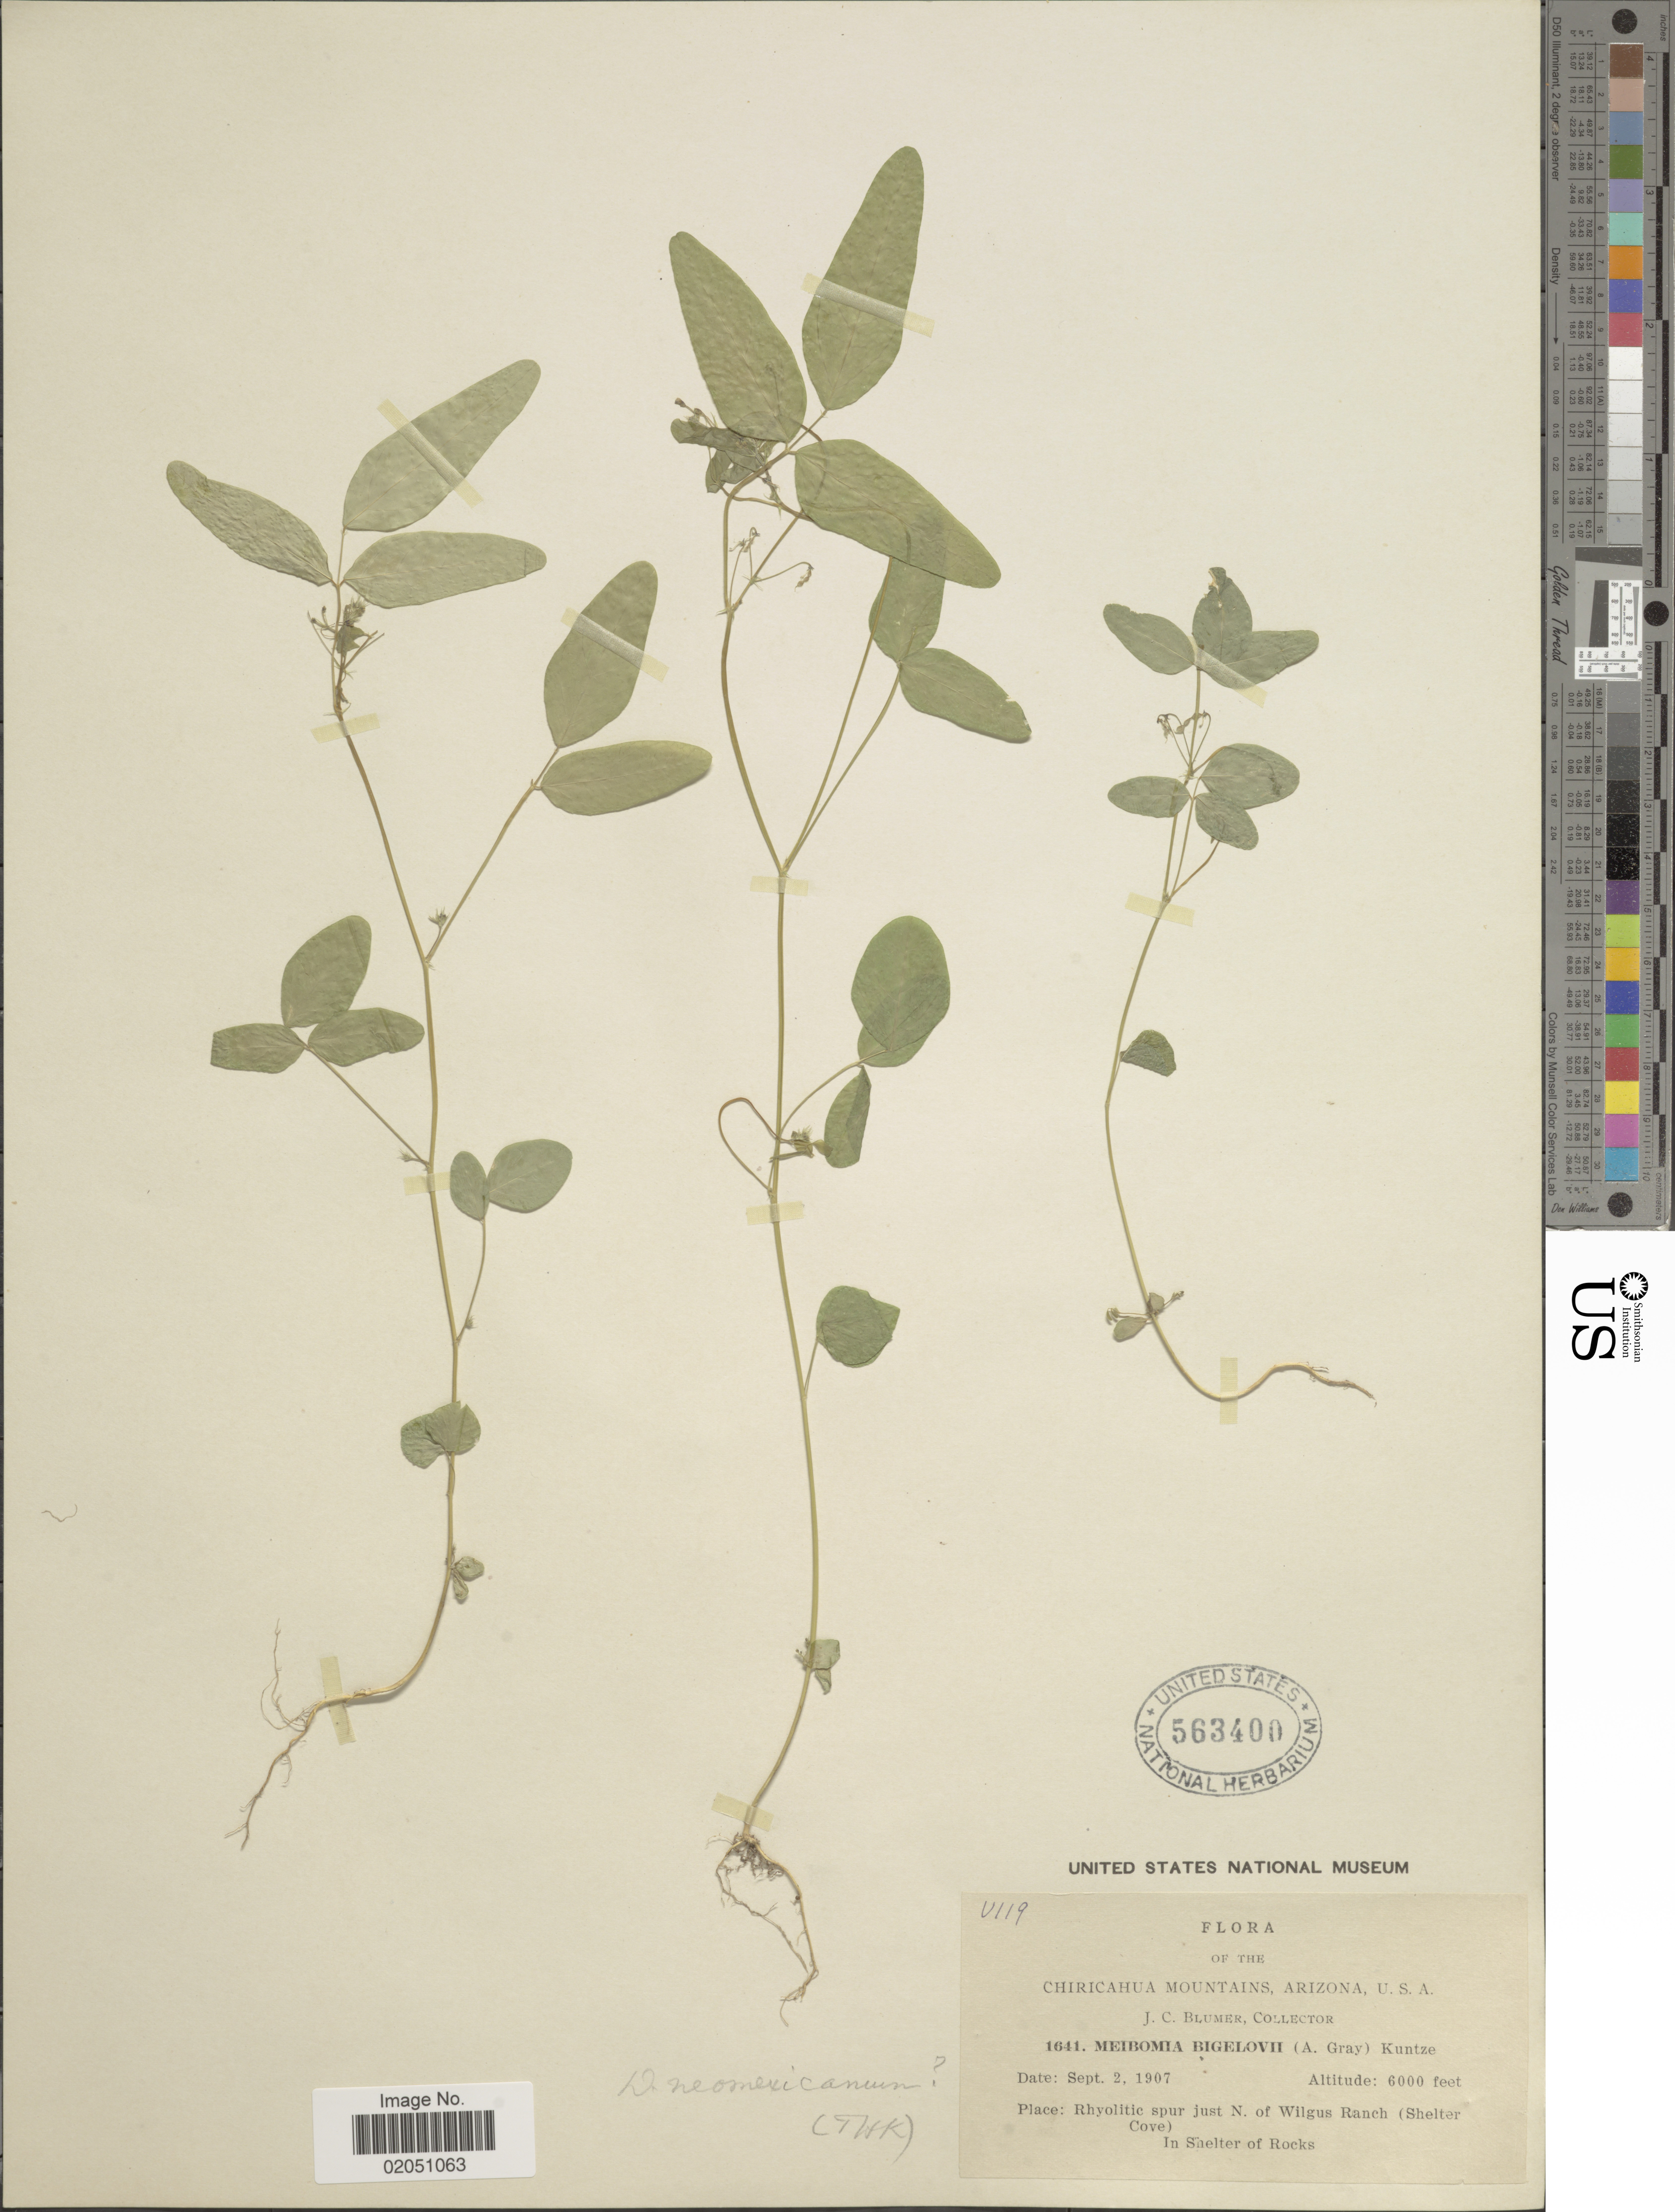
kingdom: Plantae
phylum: Tracheophyta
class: Magnoliopsida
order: Fabales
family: Fabaceae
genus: Desmodium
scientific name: Desmodium neomexicanum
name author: A. Gray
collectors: J. C. Blumer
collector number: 1641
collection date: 1907-09-02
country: United States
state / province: Arizona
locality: Chiricahua Mountains, Place: Rhyolitic spur just N of Wilgus Ranch (Shelter Cove) In Shelter of Rocks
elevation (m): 1829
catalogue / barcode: US 563400